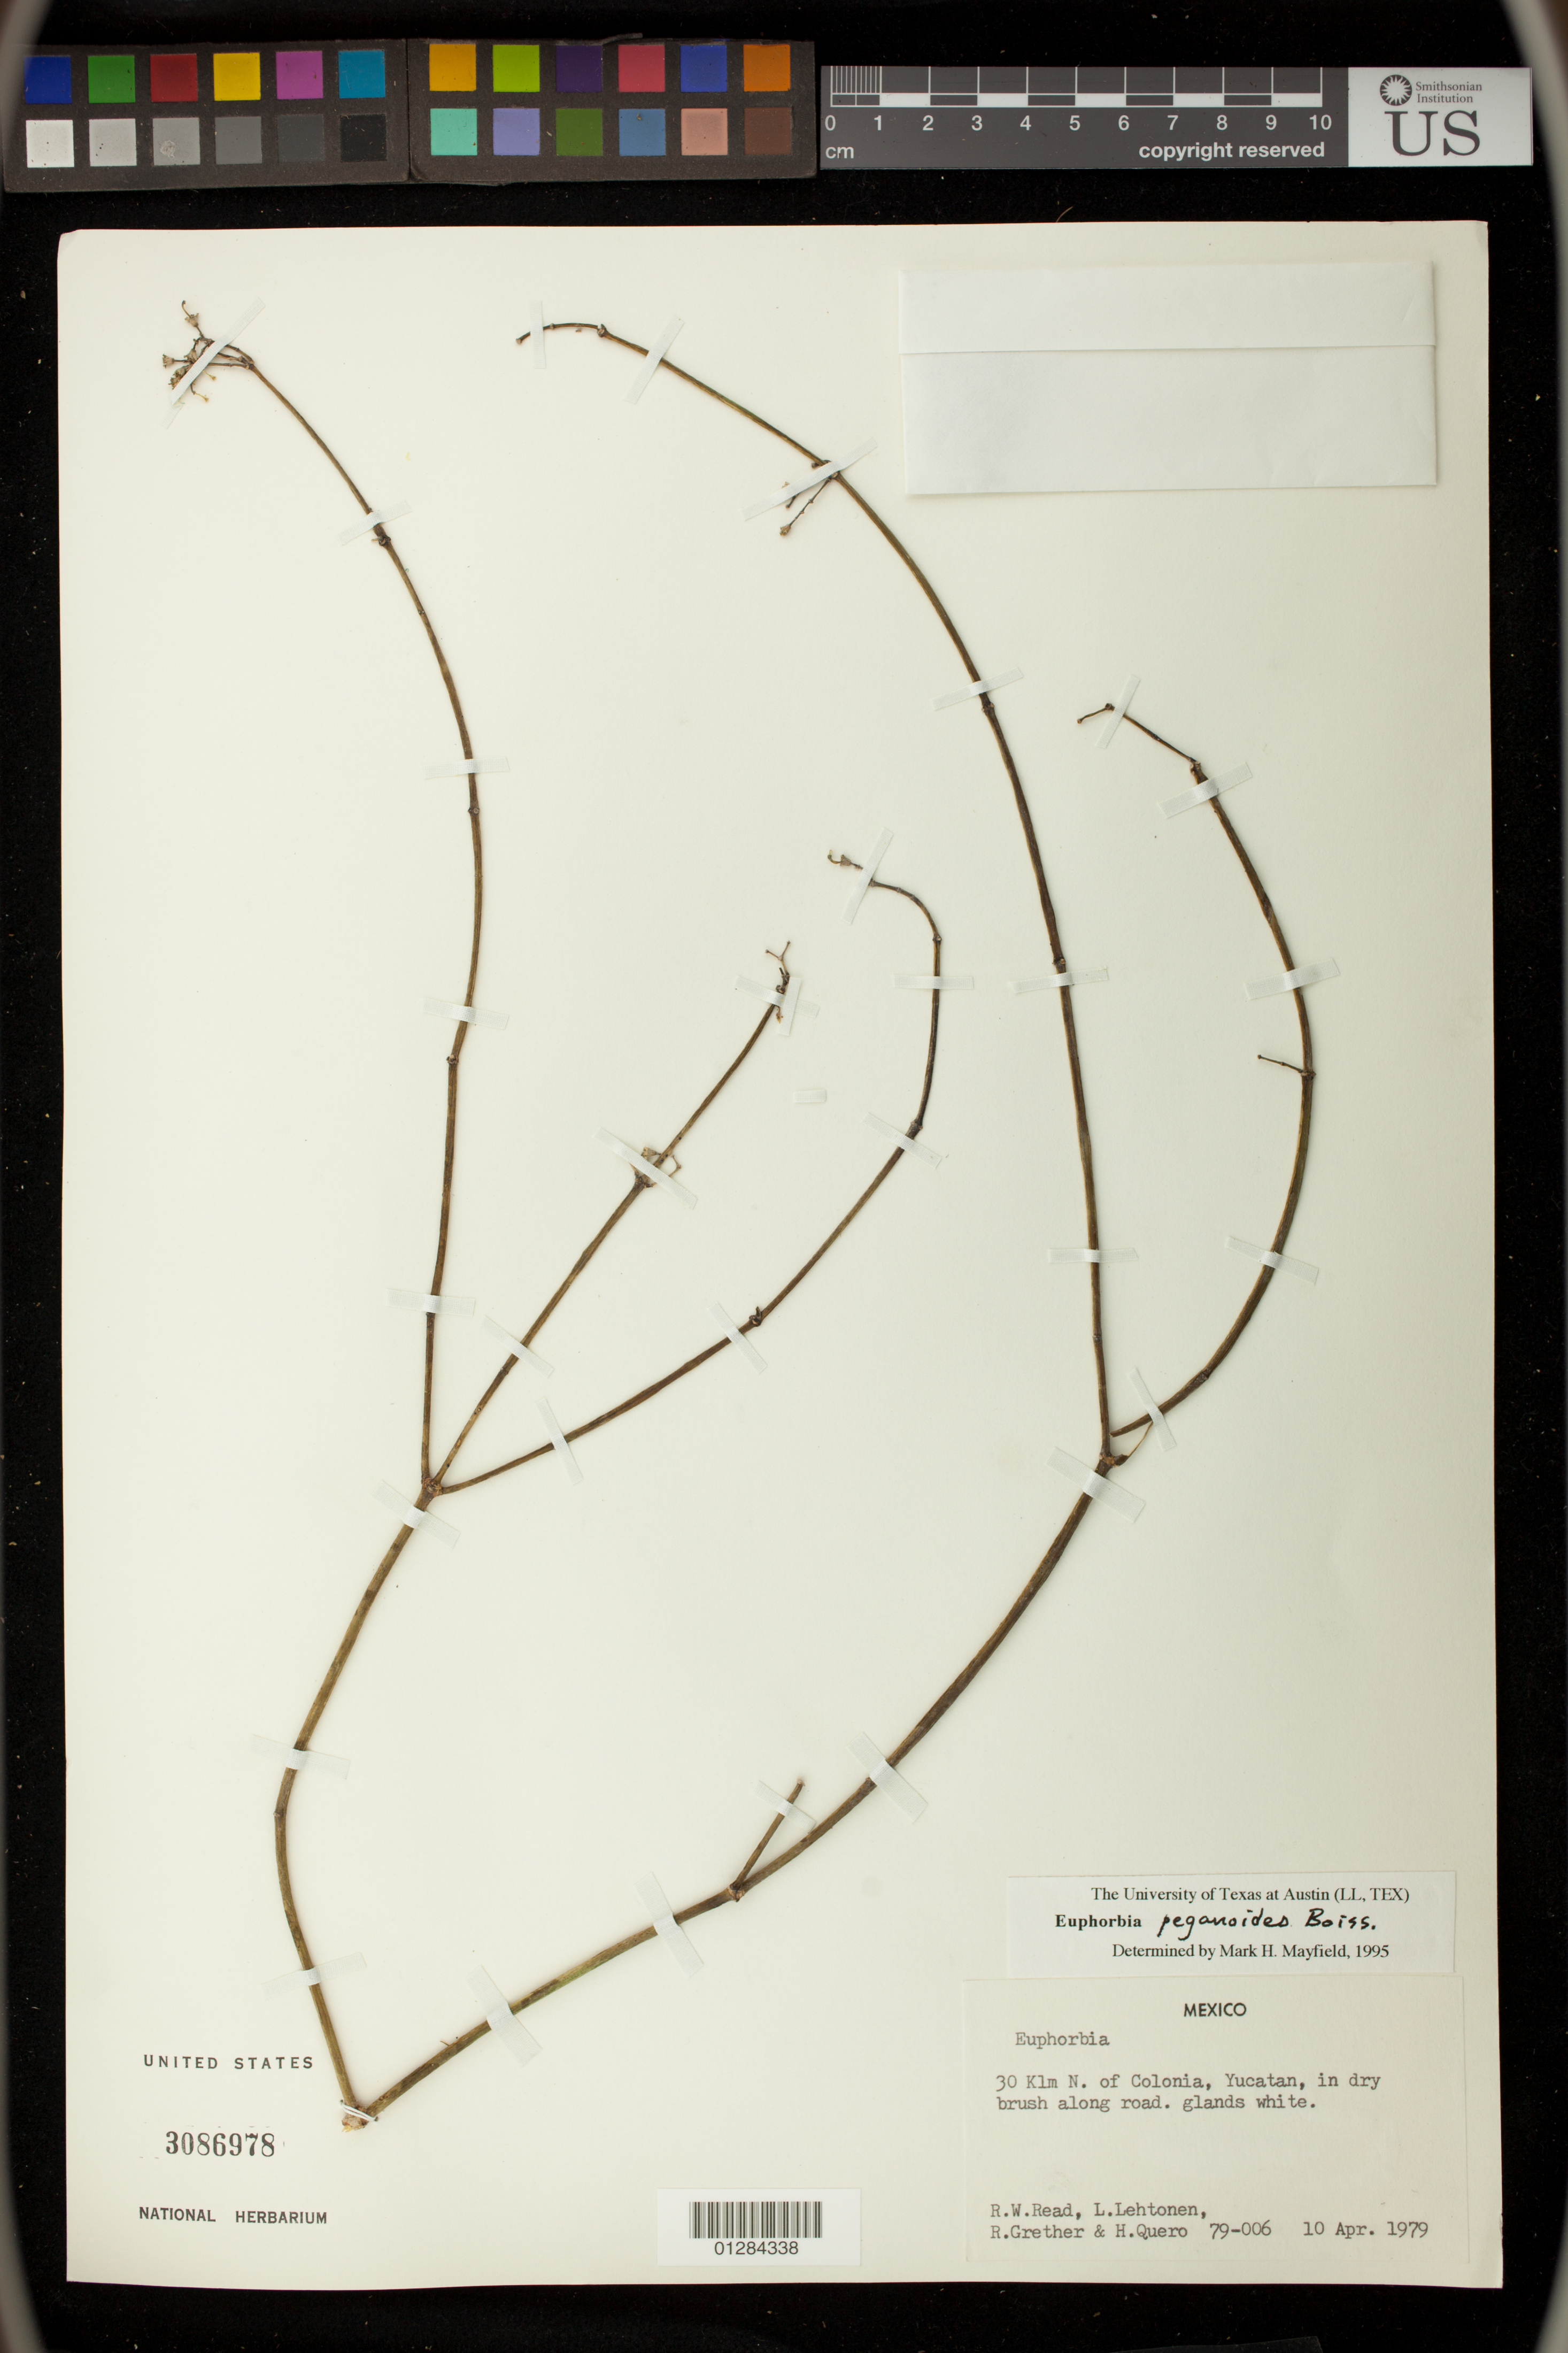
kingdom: Plantae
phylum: Tracheophyta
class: Magnoliopsida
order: Malpighiales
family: Euphorbiaceae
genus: Euphorbia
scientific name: Euphorbia peganoides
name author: Boiss.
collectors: R. W. Read, L. Lehtonen, R. Grether & H. Quero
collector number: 79-006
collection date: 1979-04-10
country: Mexico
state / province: Yucatán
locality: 30 Klm N. of Colonia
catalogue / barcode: US 3086978